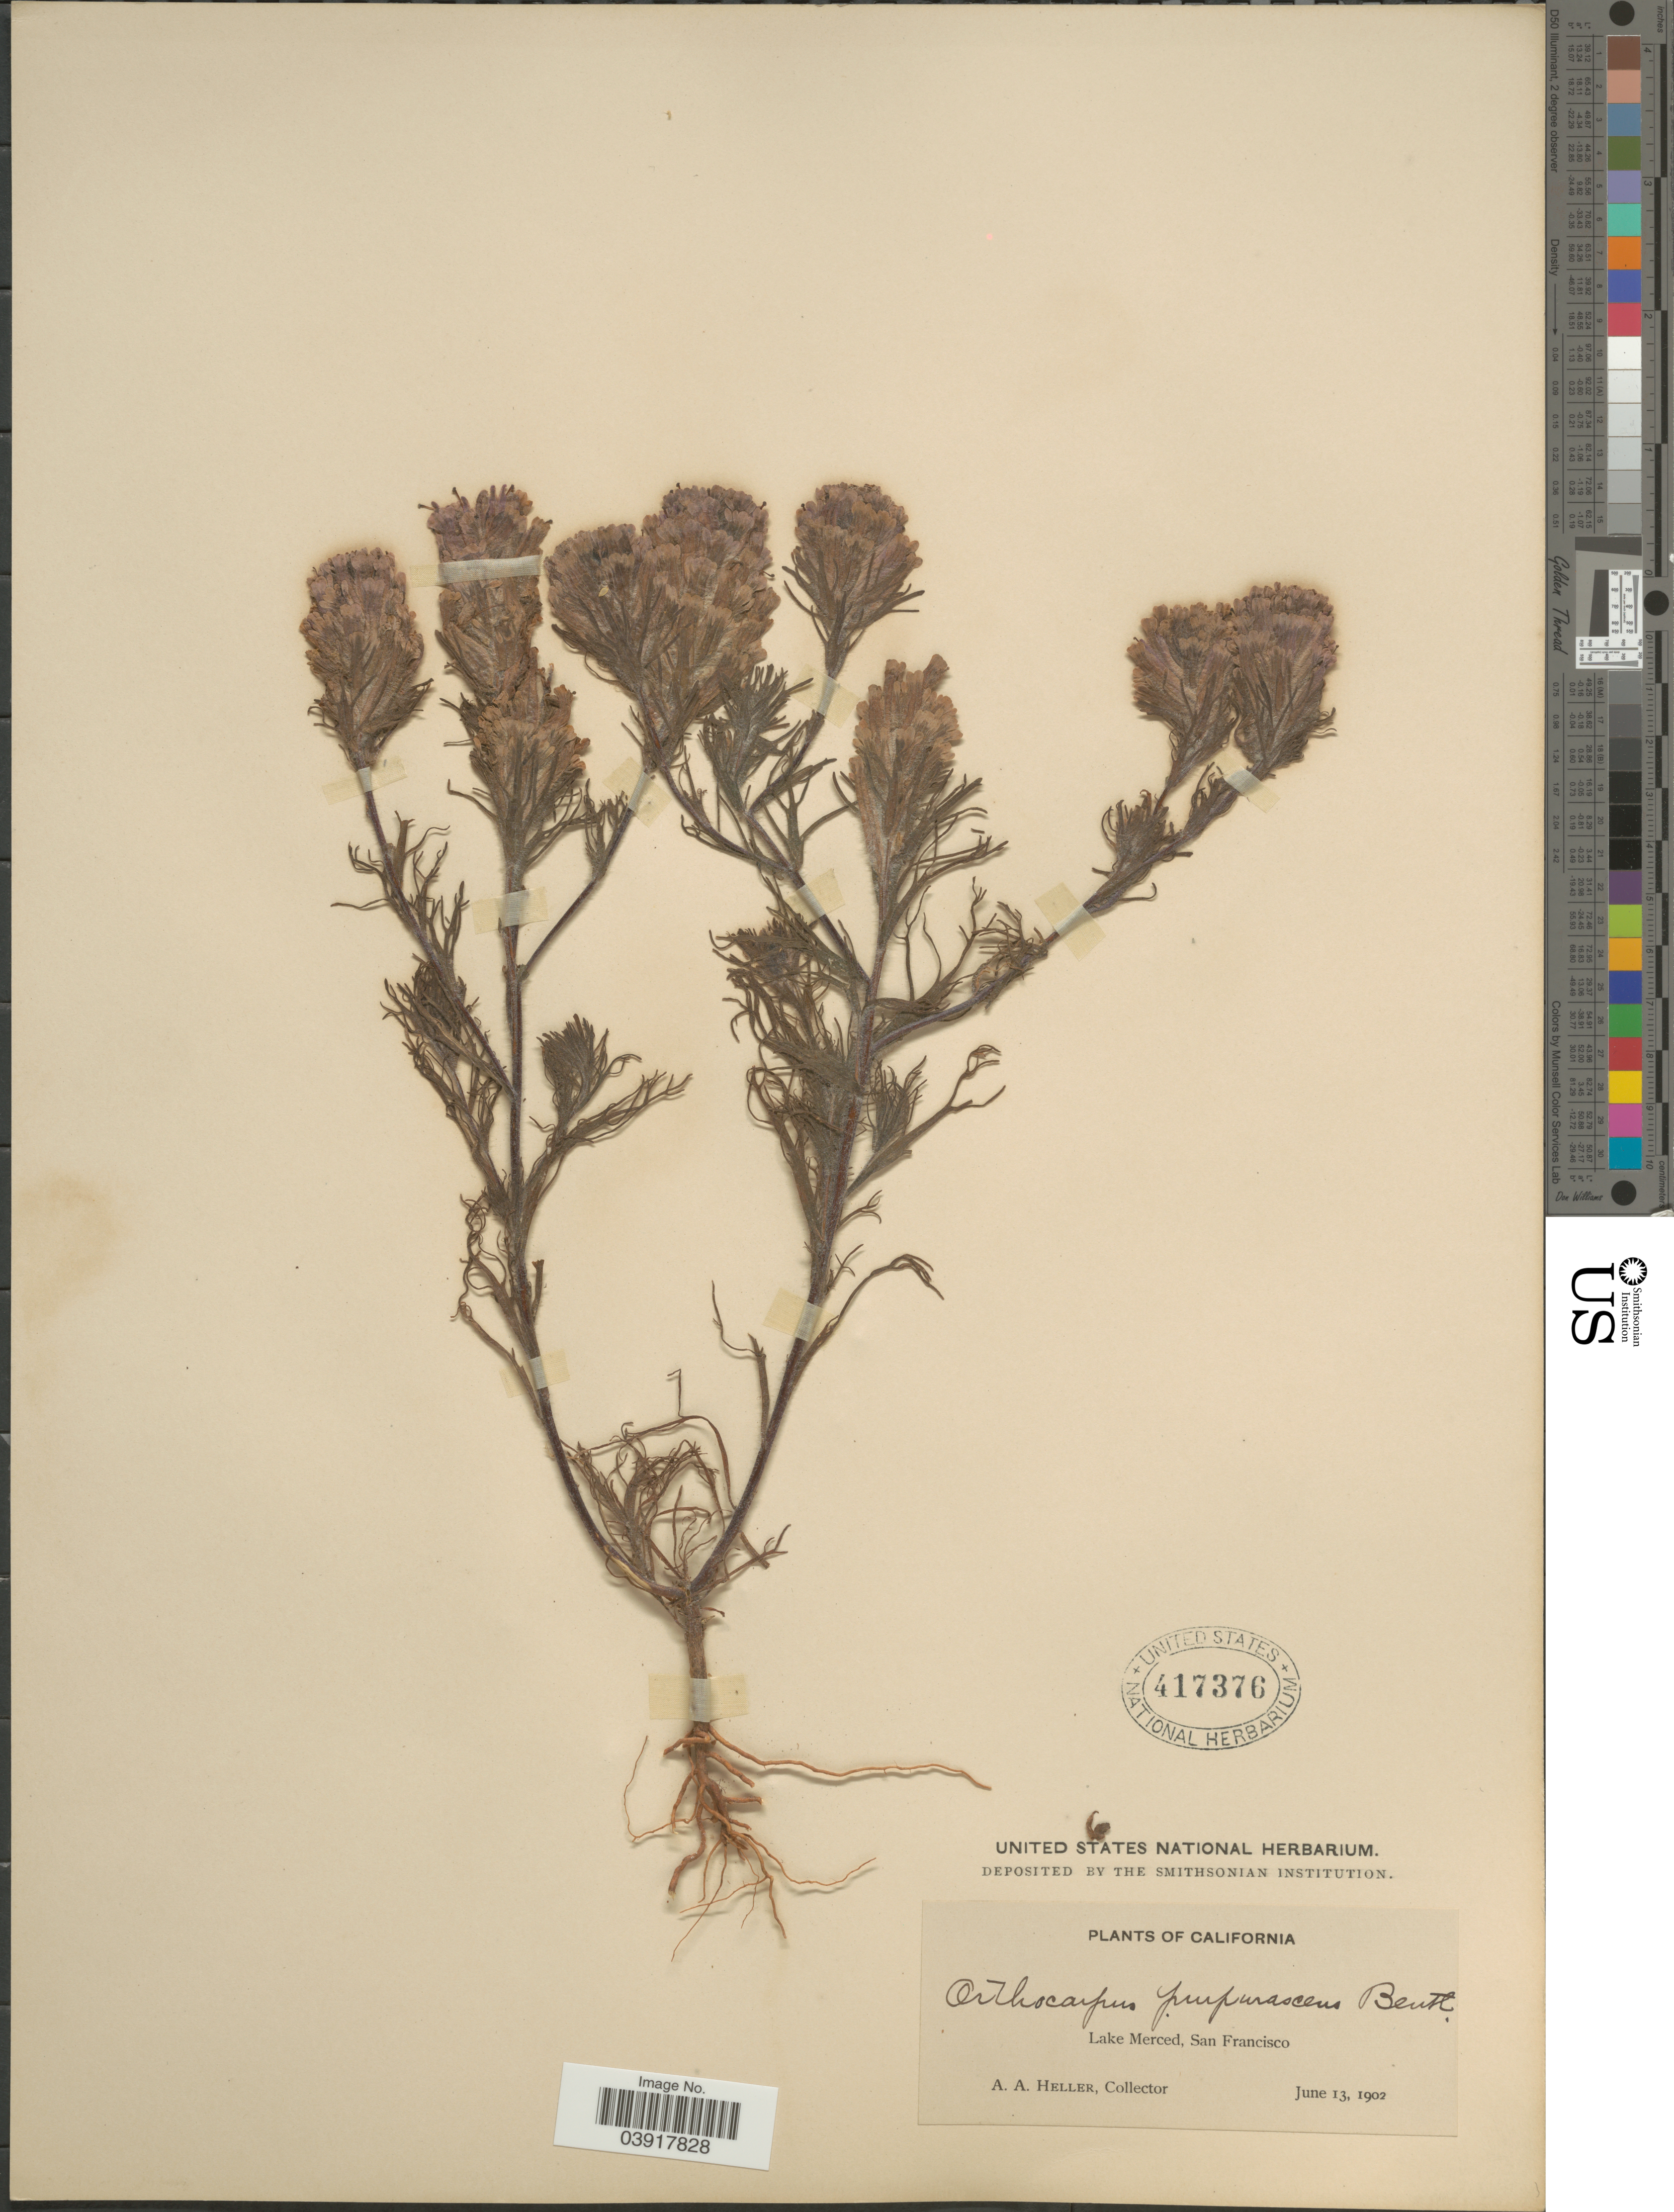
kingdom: Plantae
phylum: Tracheophyta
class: Magnoliopsida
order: Lamiales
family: Orobanchaceae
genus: Orthocarpus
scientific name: Orthocarpus purpurascens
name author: Benth.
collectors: A. A. Heller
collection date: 1902-06-13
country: United States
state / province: California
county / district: San Francisco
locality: Lake Merced, San Francisco.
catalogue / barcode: US 417376